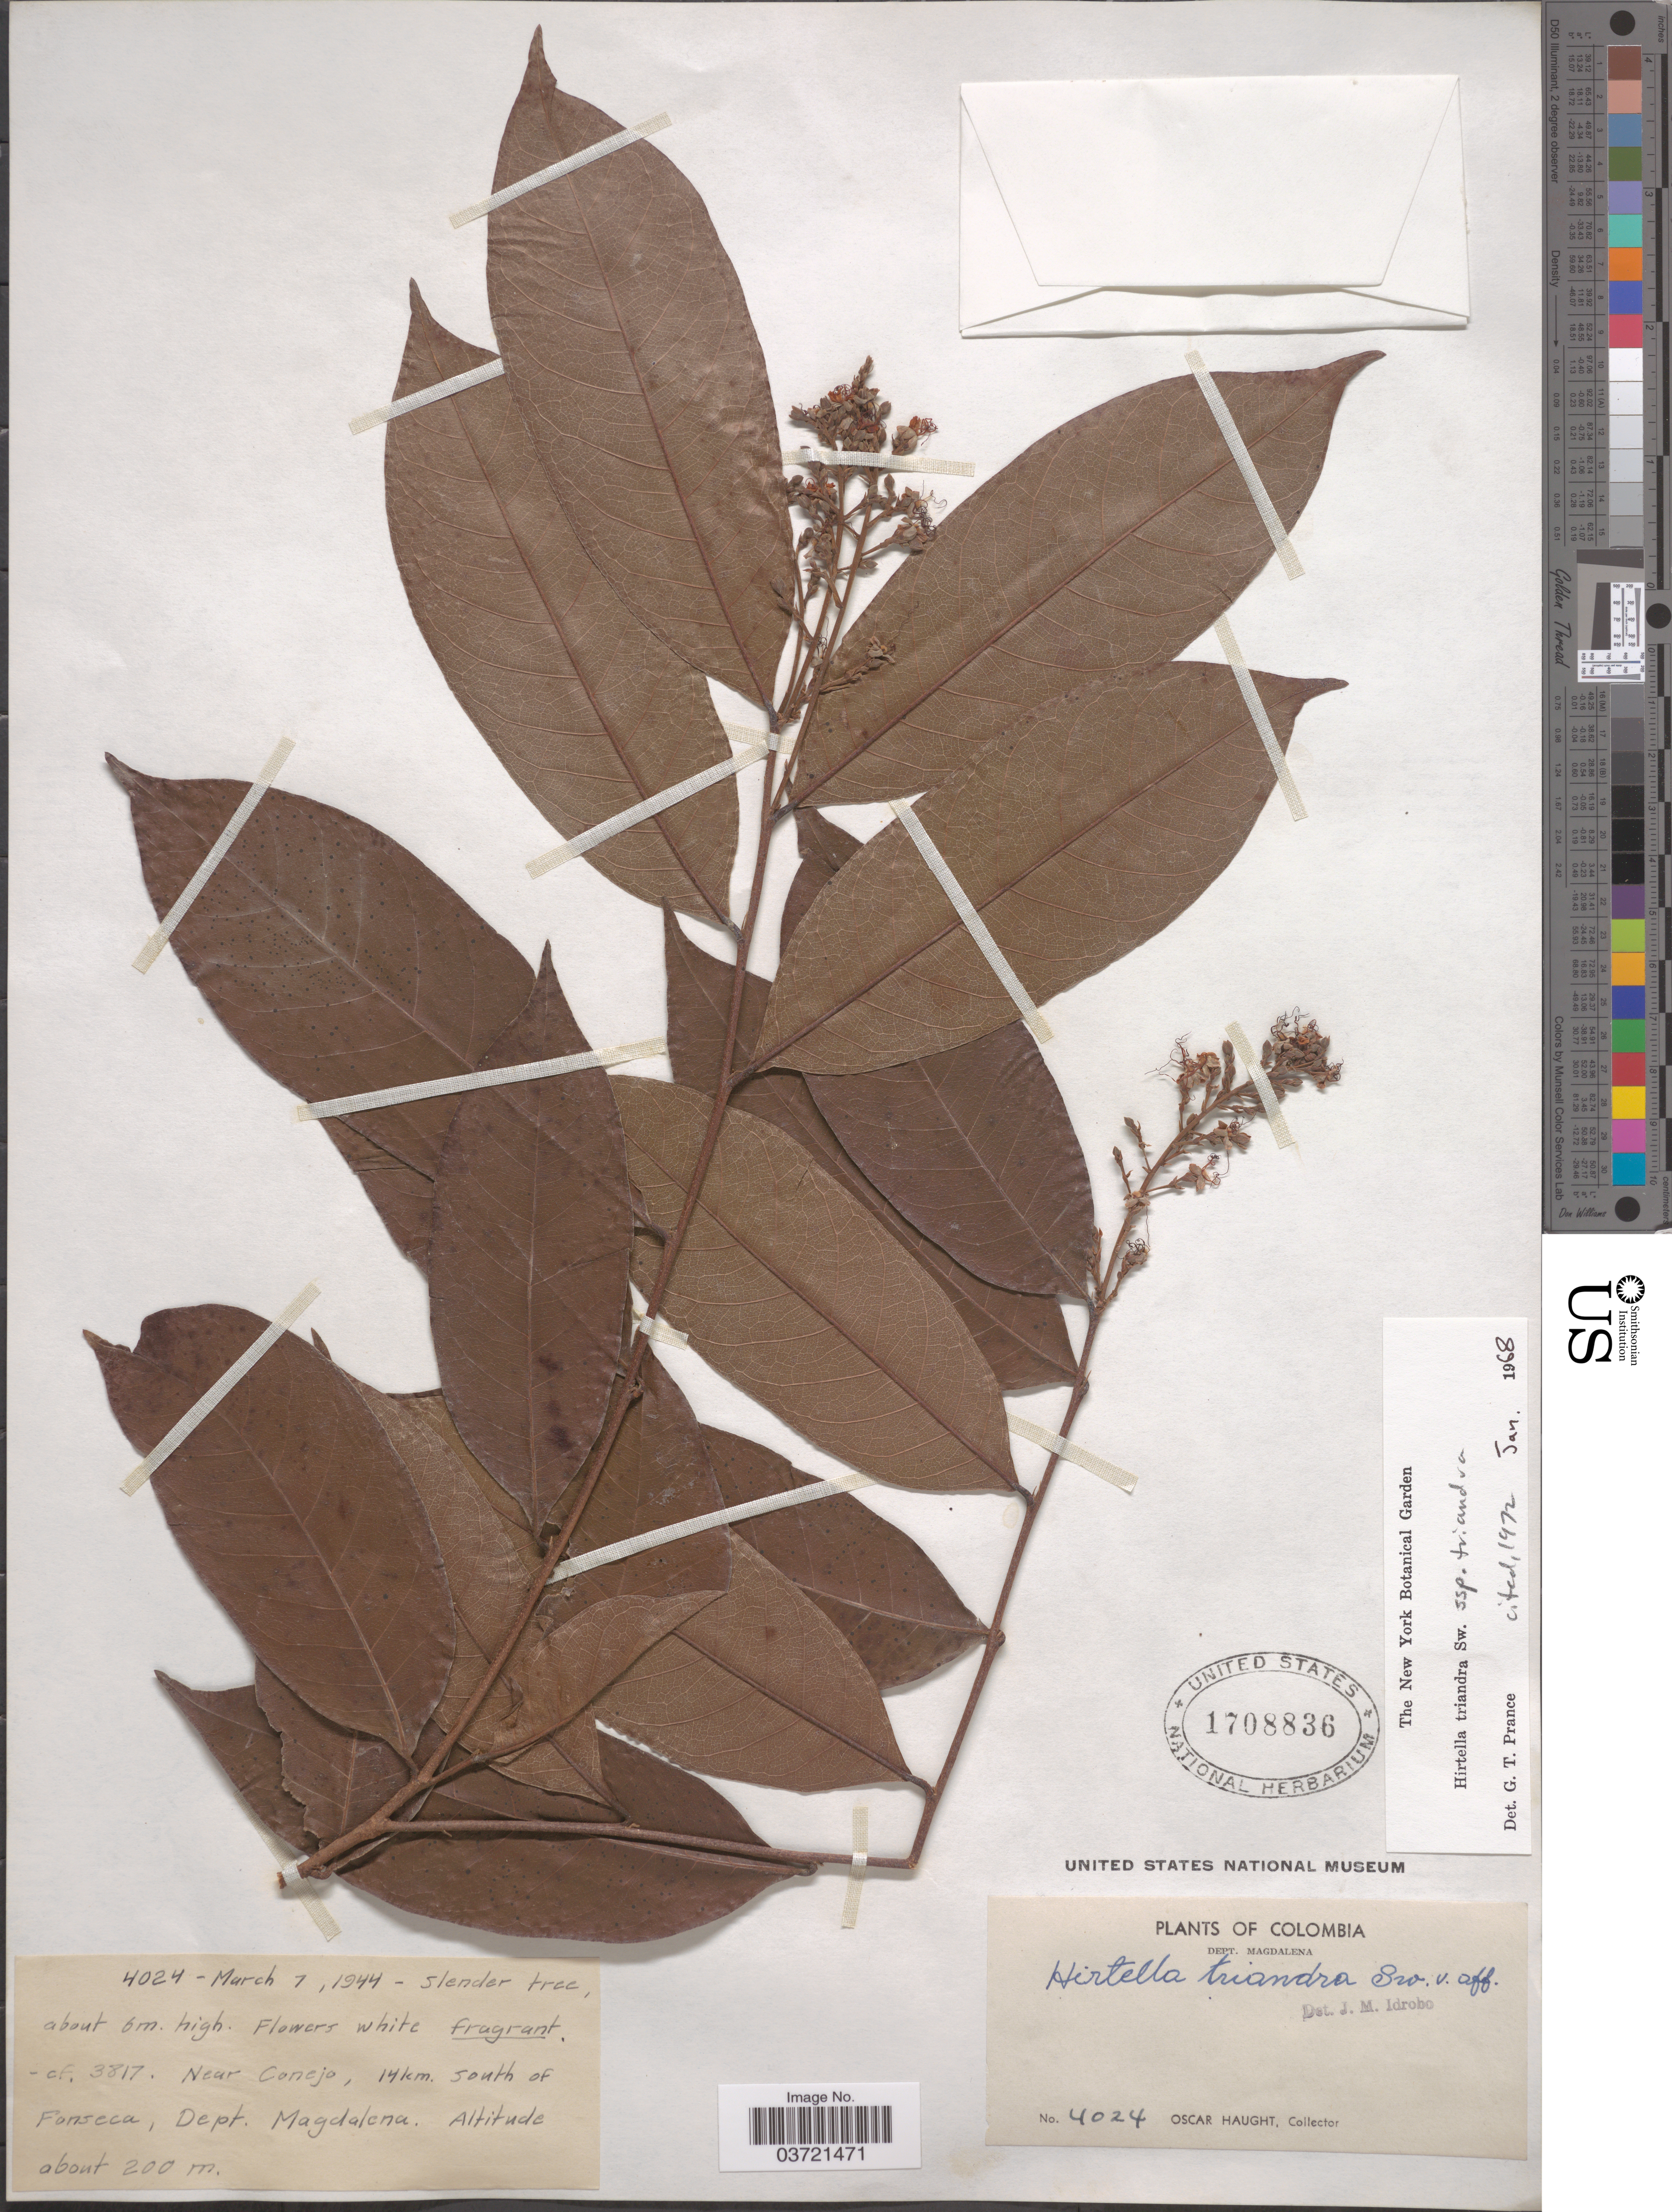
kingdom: Plantae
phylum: Tracheophyta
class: Magnoliopsida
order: Malpighiales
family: Chrysobalanaceae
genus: Hirtella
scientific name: Hirtella triandra subsp. triandra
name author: Sw.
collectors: O. Haught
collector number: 4024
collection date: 1944-03-07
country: Colombia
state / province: Magdalena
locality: Near Conejo, 14km. south of Fonseca, Dept. Magdalena.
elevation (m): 200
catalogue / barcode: US 1708836